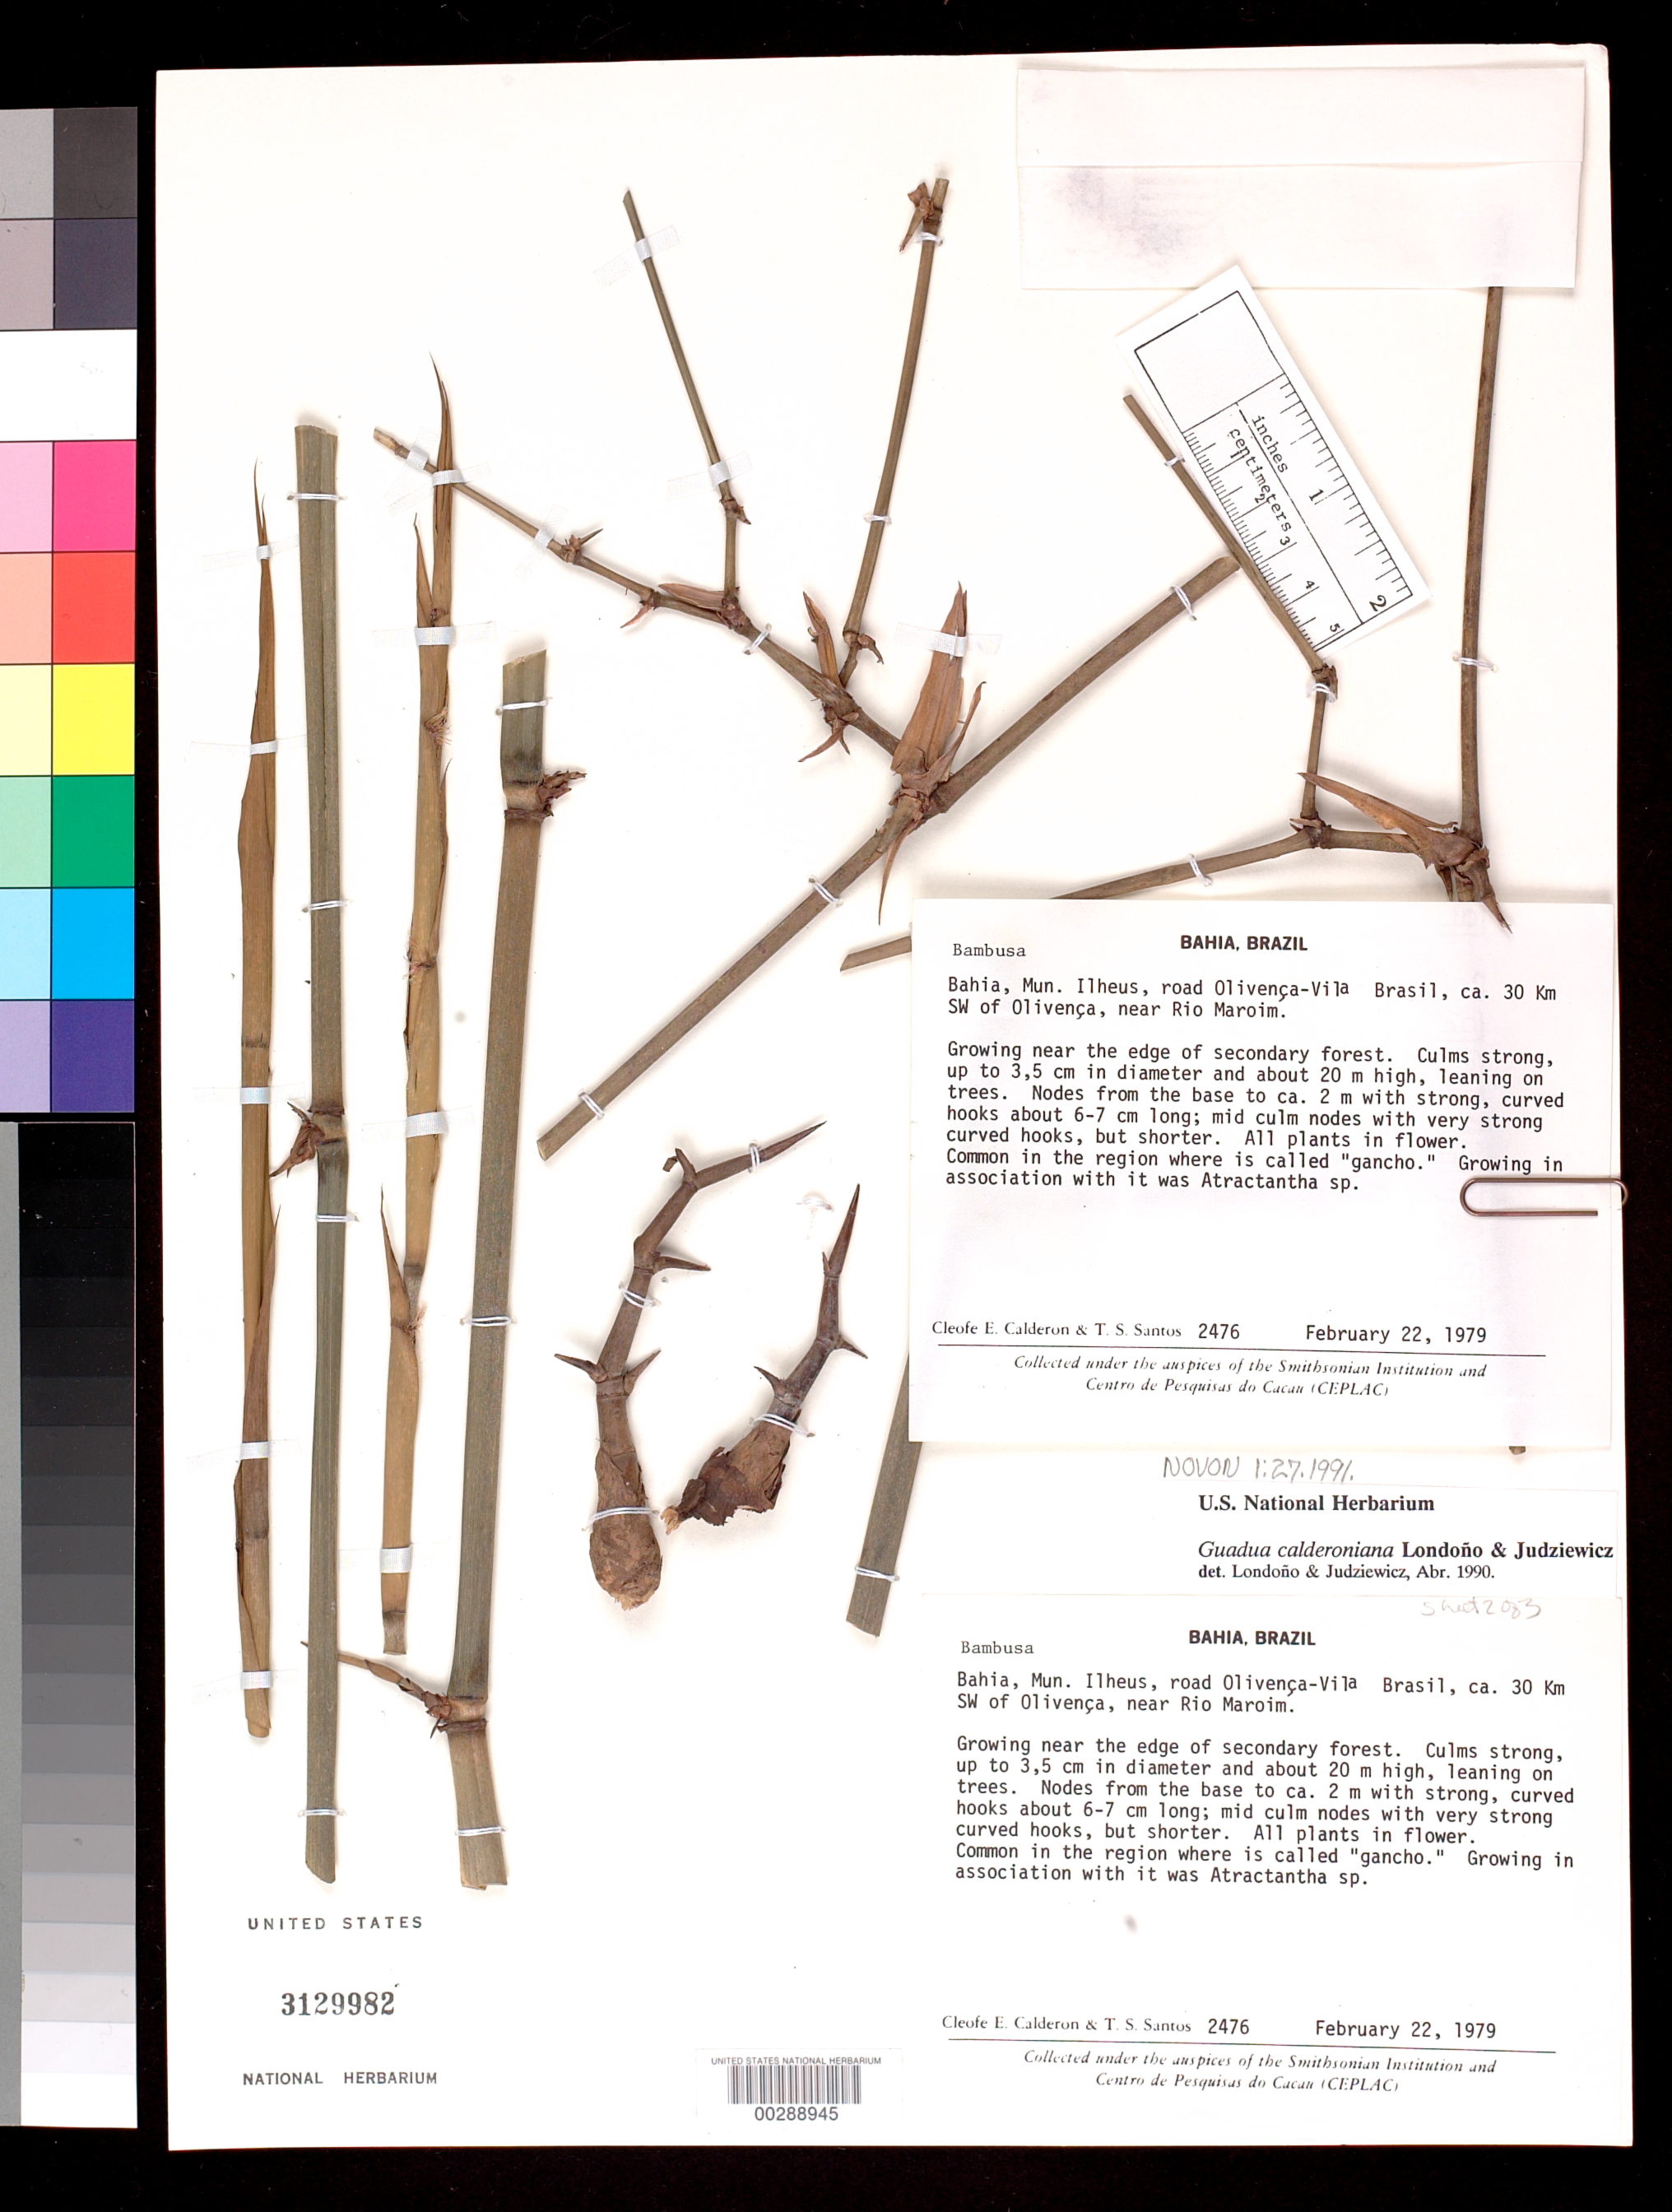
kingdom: Plantae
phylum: Tracheophyta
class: Liliopsida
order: Poales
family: Poaceae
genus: Guadua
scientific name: Guadua calderoniana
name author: Londoño & Judz.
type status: Isotype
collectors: C. E. Calderón & T. S. Santos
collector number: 2476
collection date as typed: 22 Feb 1979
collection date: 1979-02-22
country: Brazil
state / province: Bahia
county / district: Ilhéus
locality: Olivenca-Vila road, ca. 30 km SW of Olivenca, near Rio Maroim.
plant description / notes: Additional type material filed separately with bulky bamboos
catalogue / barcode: US 3129982